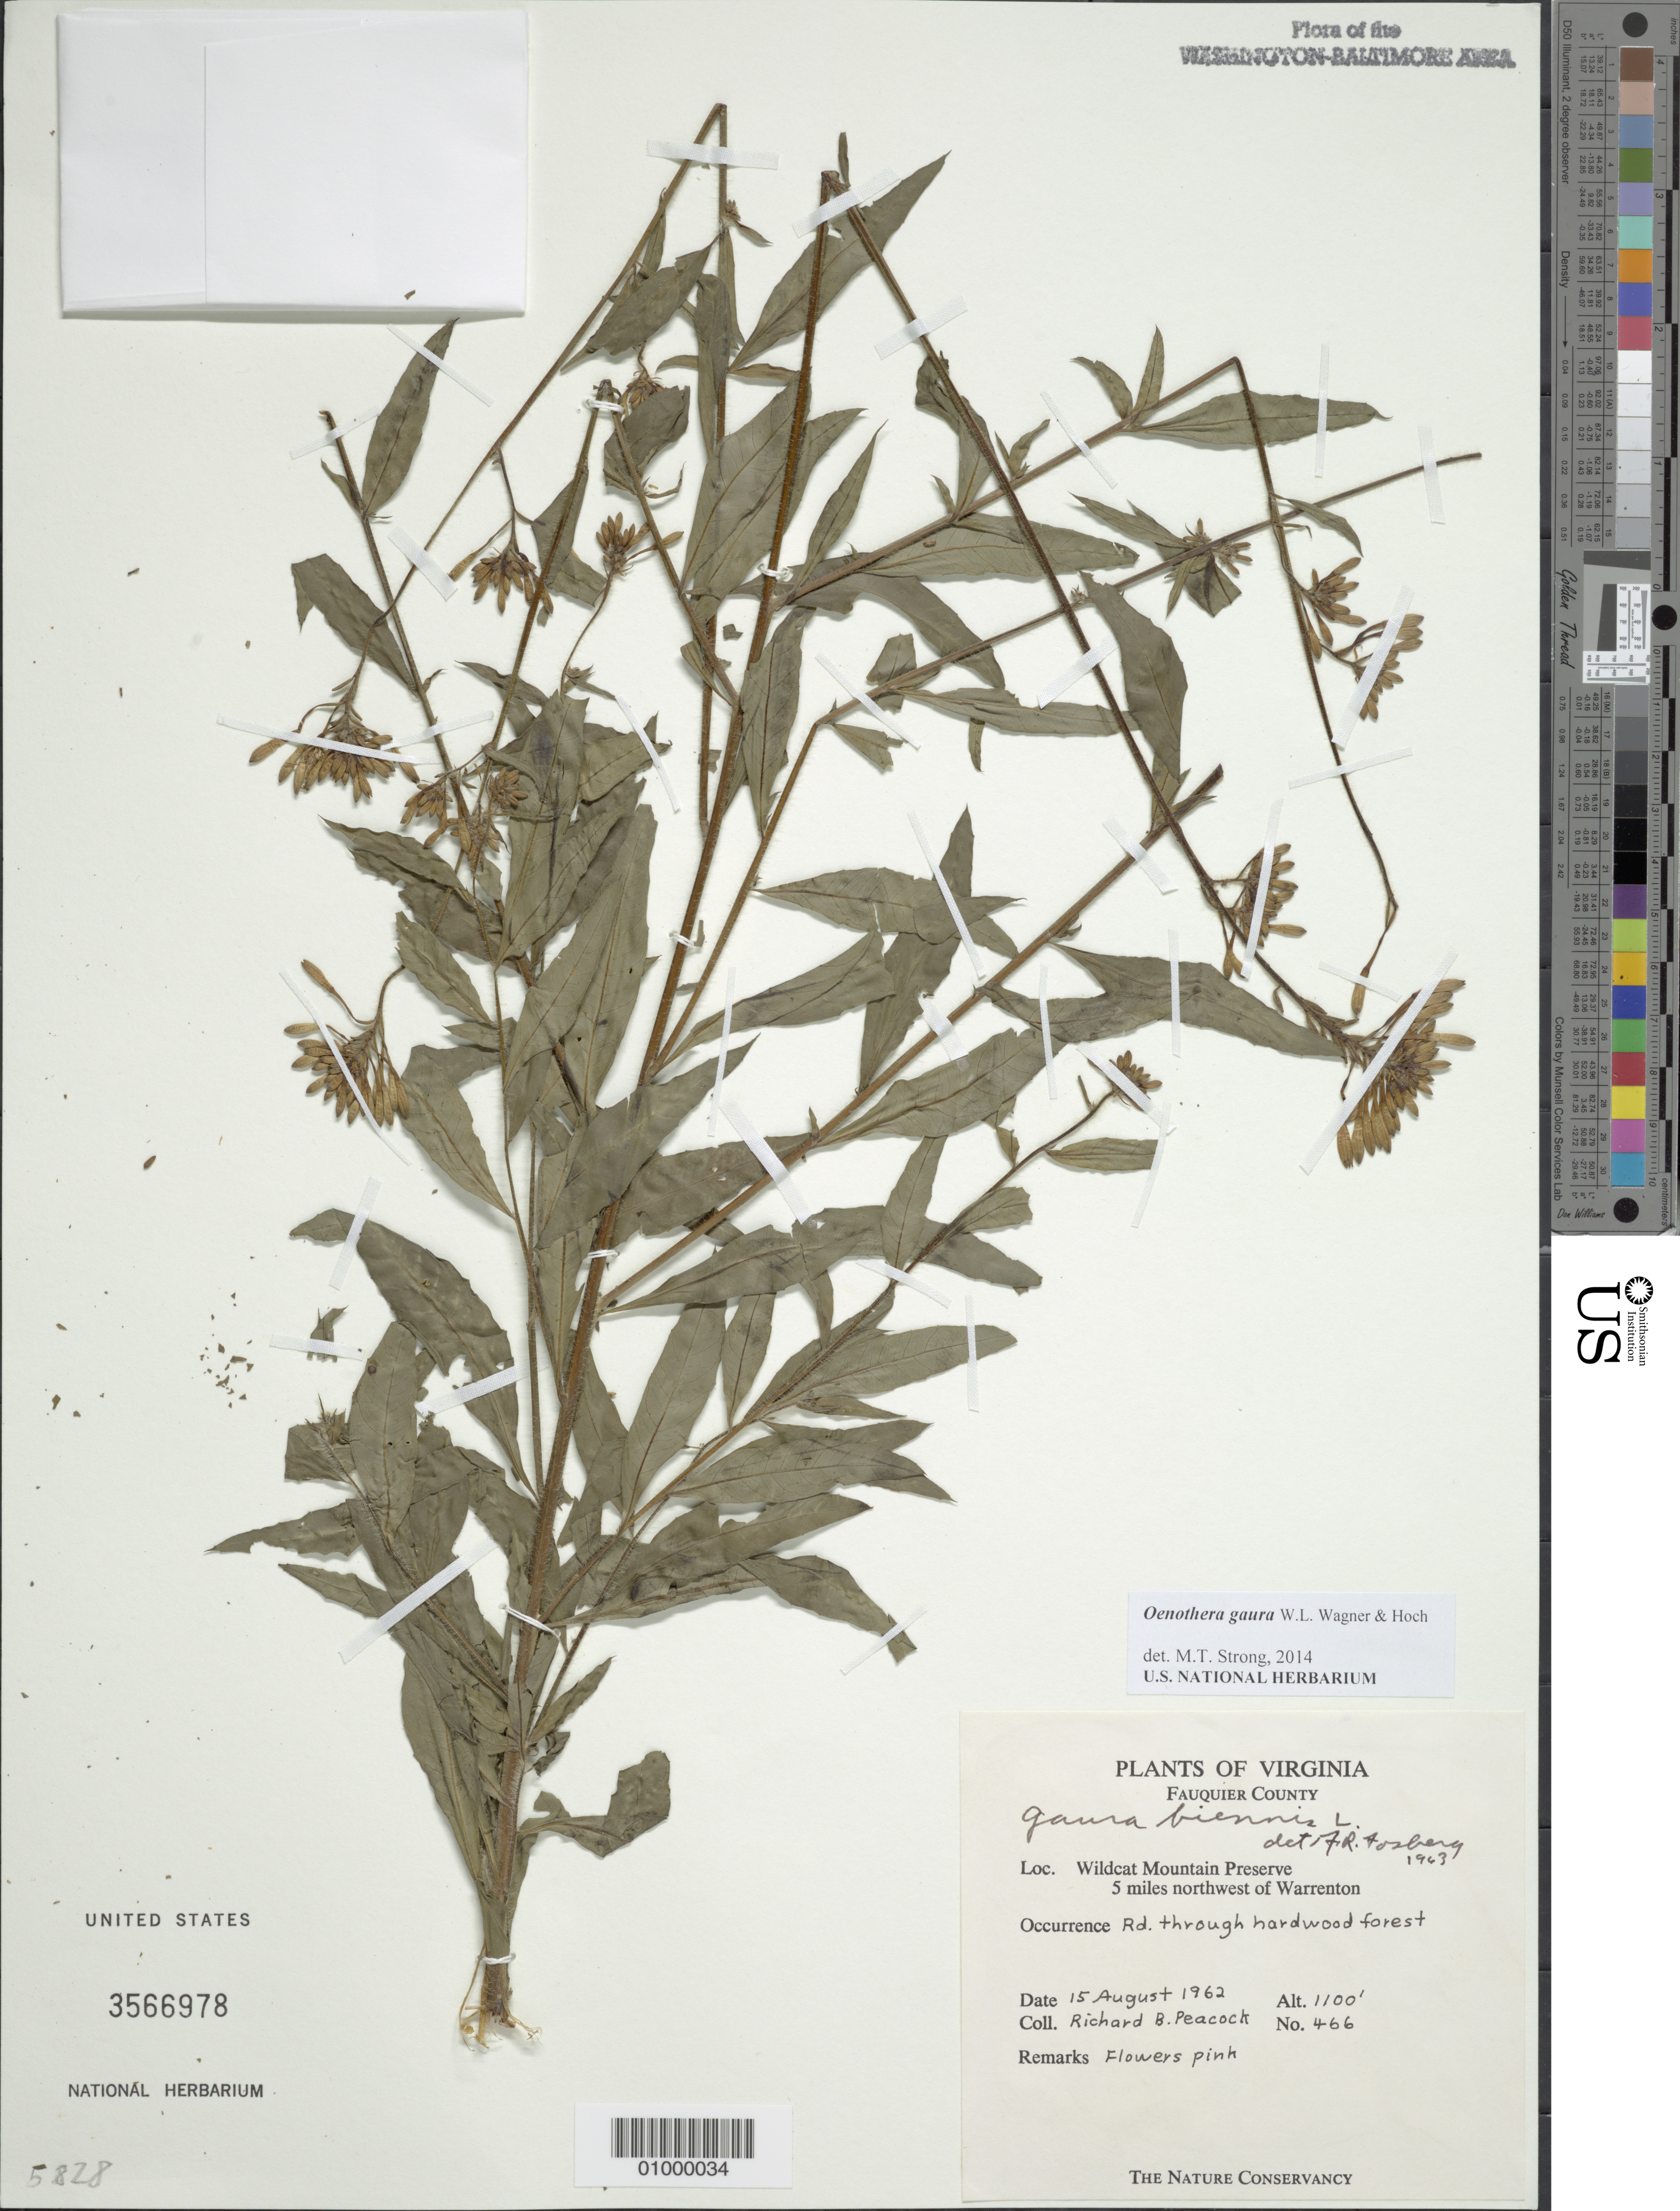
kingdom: Plantae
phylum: Tracheophyta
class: Magnoliopsida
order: Myrtales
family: Onagraceae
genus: Oenothera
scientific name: Oenothera gaura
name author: W.L. Wagner & Hoch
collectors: R. Peacock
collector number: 466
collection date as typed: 15 Aug 1962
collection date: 1962-08-15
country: United States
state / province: Virginia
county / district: Fauquier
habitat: road through hardwood forest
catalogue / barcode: US 3566978